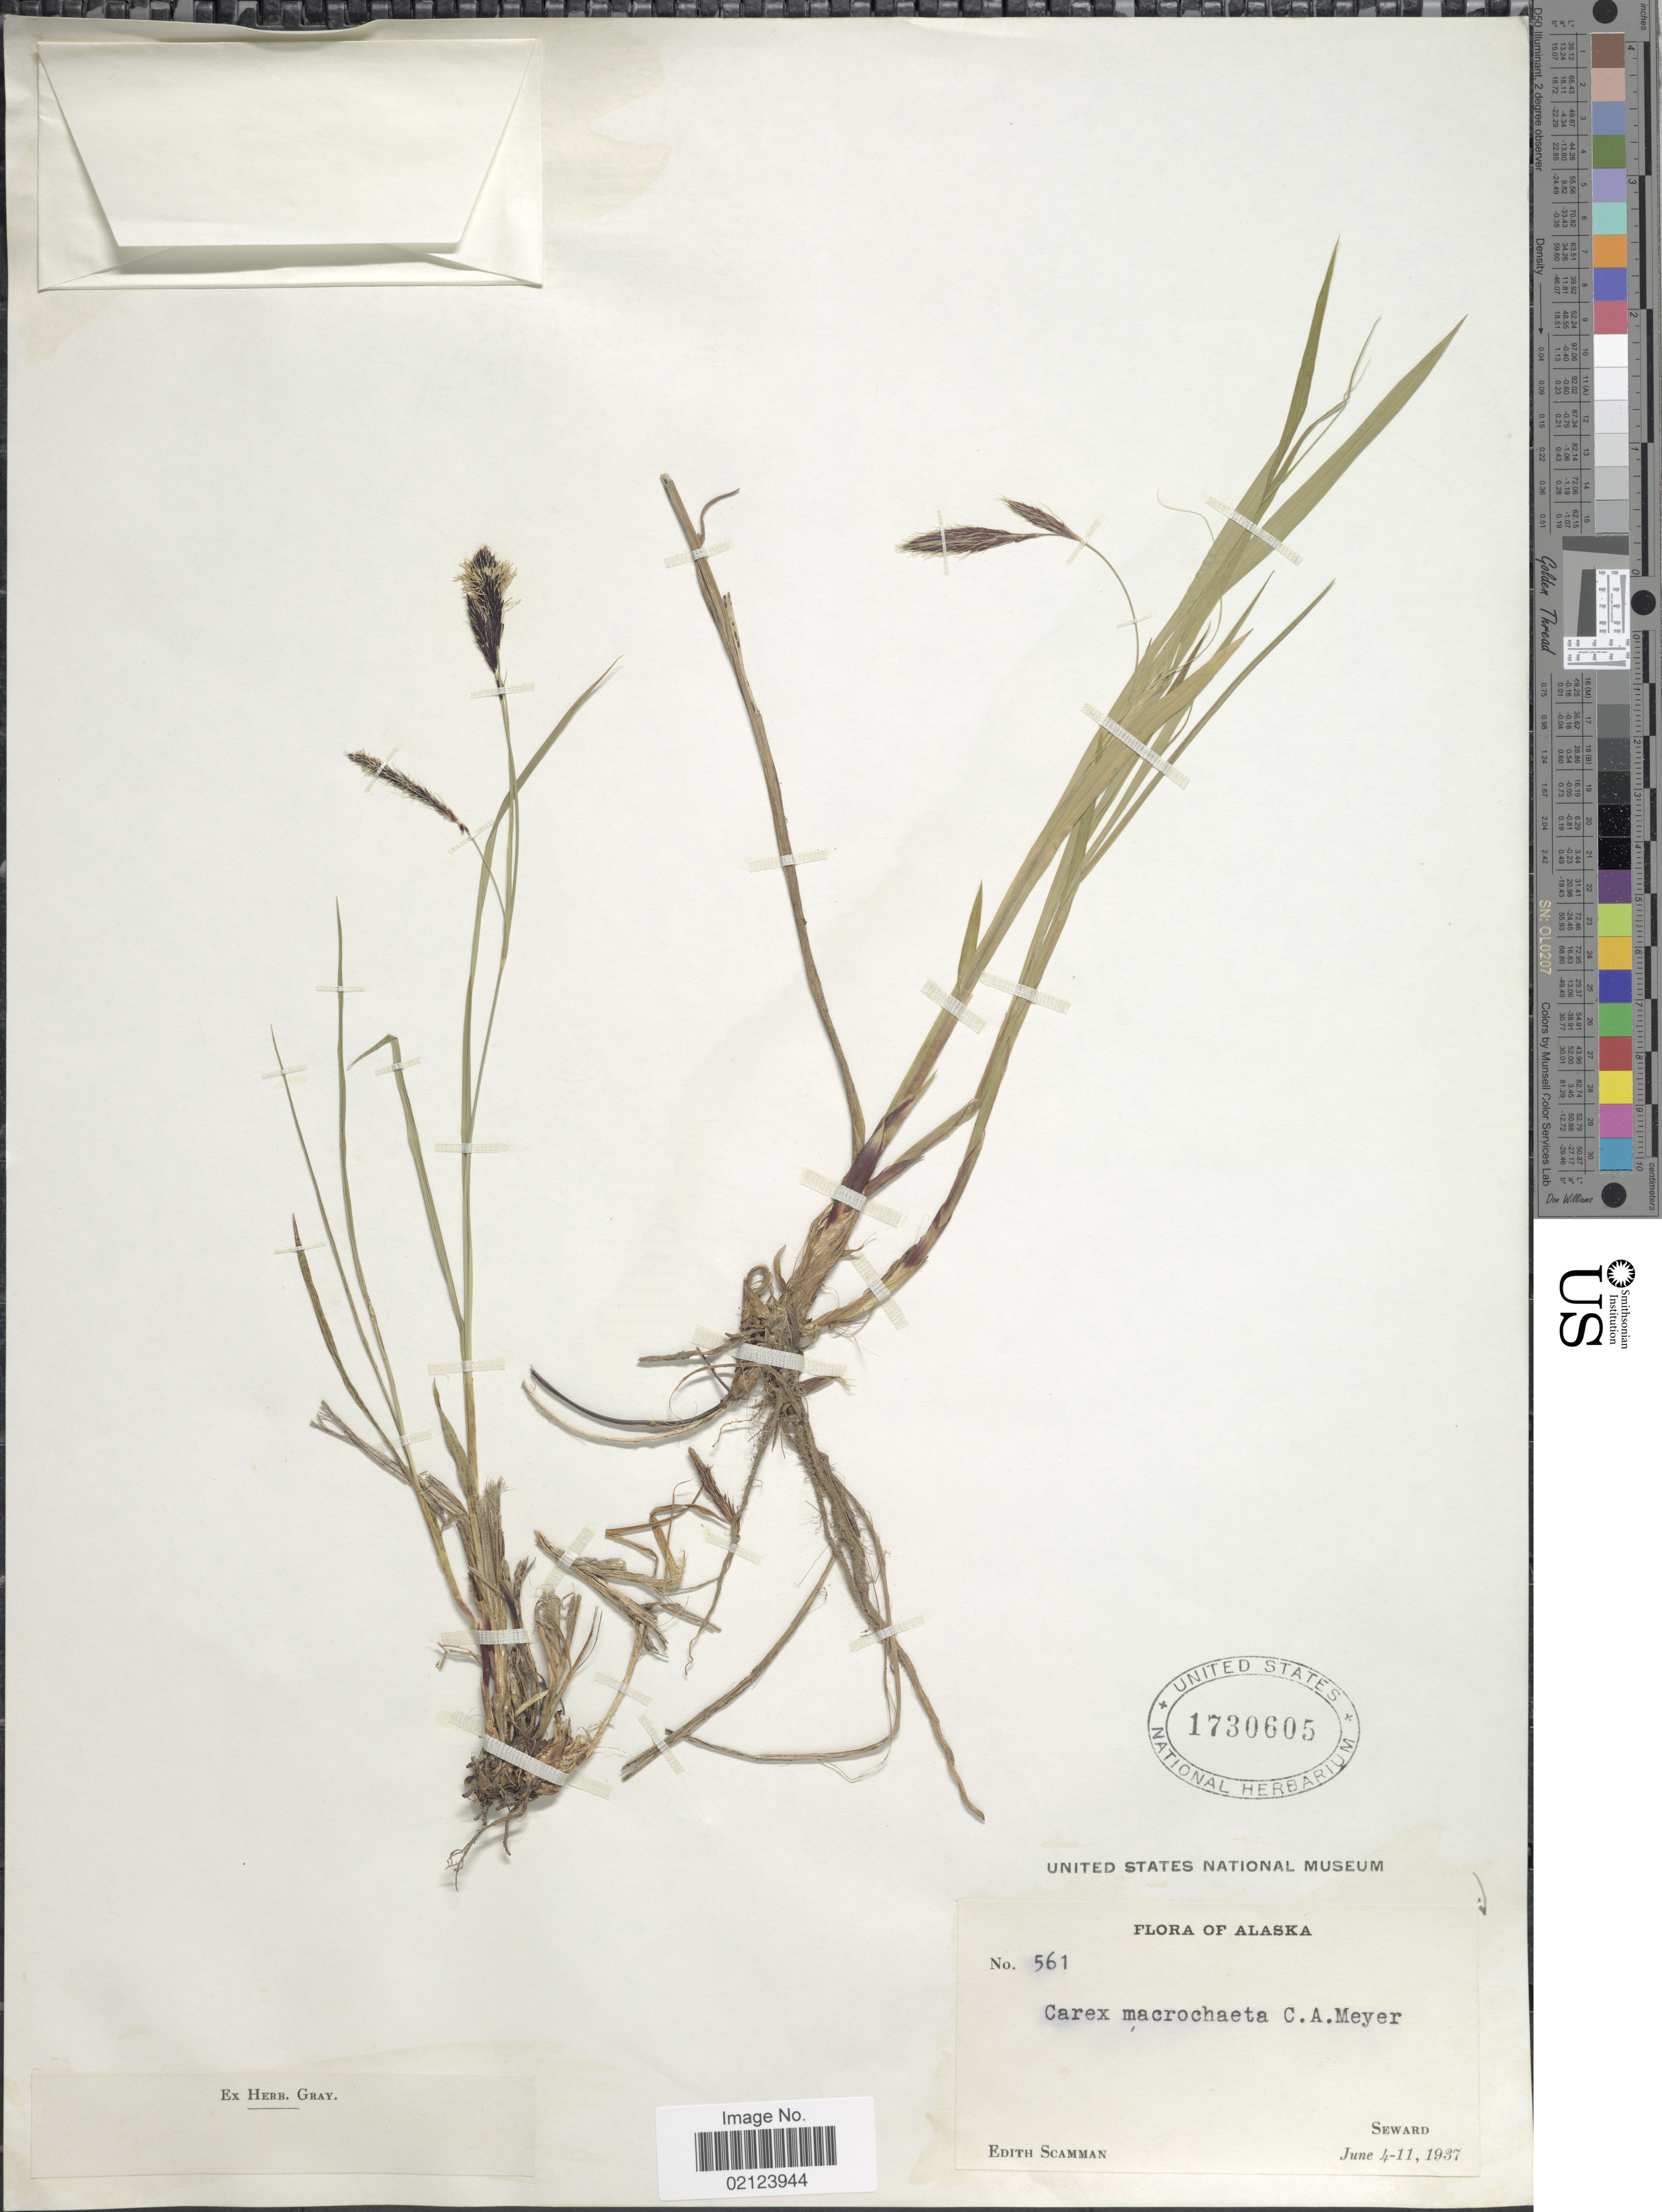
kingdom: Plantae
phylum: Tracheophyta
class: Liliopsida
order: Poales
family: Cyperaceae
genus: Carex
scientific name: Carex macrochaeta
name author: C.A. Mey.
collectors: E. Scamman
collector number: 561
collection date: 1937-06-04/1937-06-11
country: United States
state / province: Alaska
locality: Seward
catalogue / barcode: US 1730605